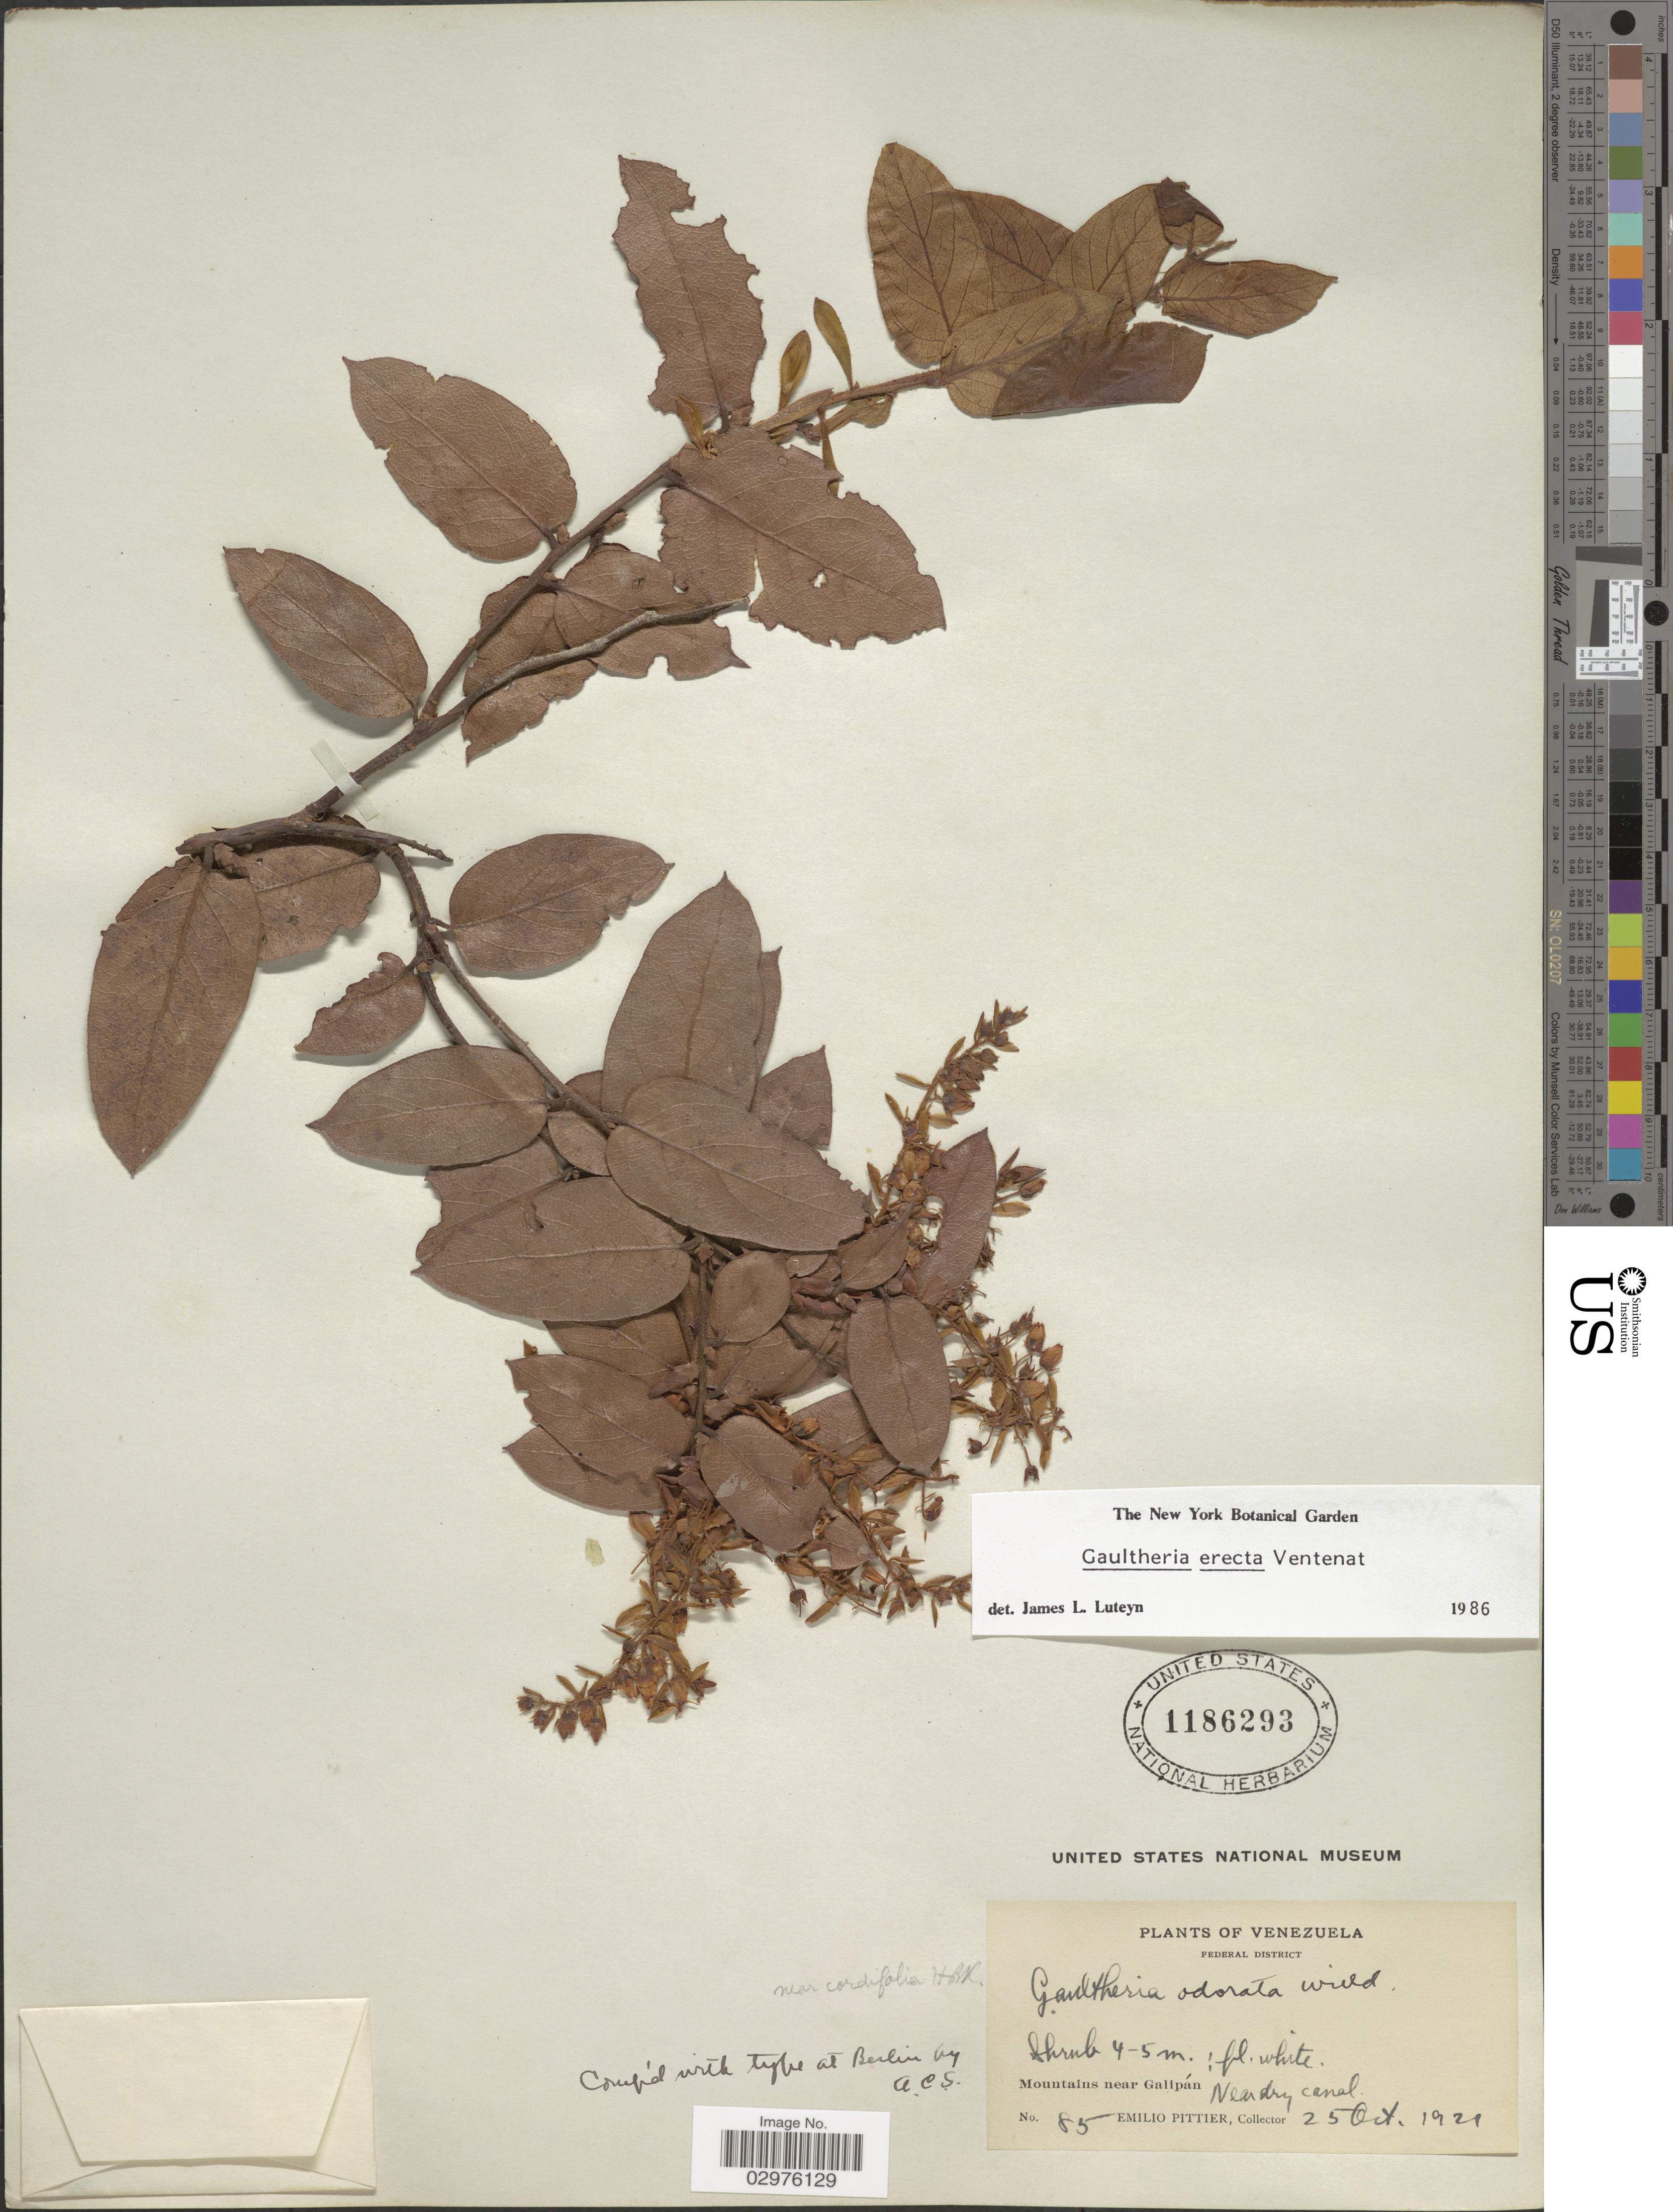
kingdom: Plantae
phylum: Tracheophyta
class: Magnoliopsida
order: Ericales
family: Ericaceae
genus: Gaultheria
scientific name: Gaultheria erecta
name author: Vent.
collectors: E. Pittier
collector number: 85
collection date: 1921-10-25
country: Venezuela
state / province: Distrito Federal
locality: Federal District. Mountains near Galipán.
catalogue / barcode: US 1186293